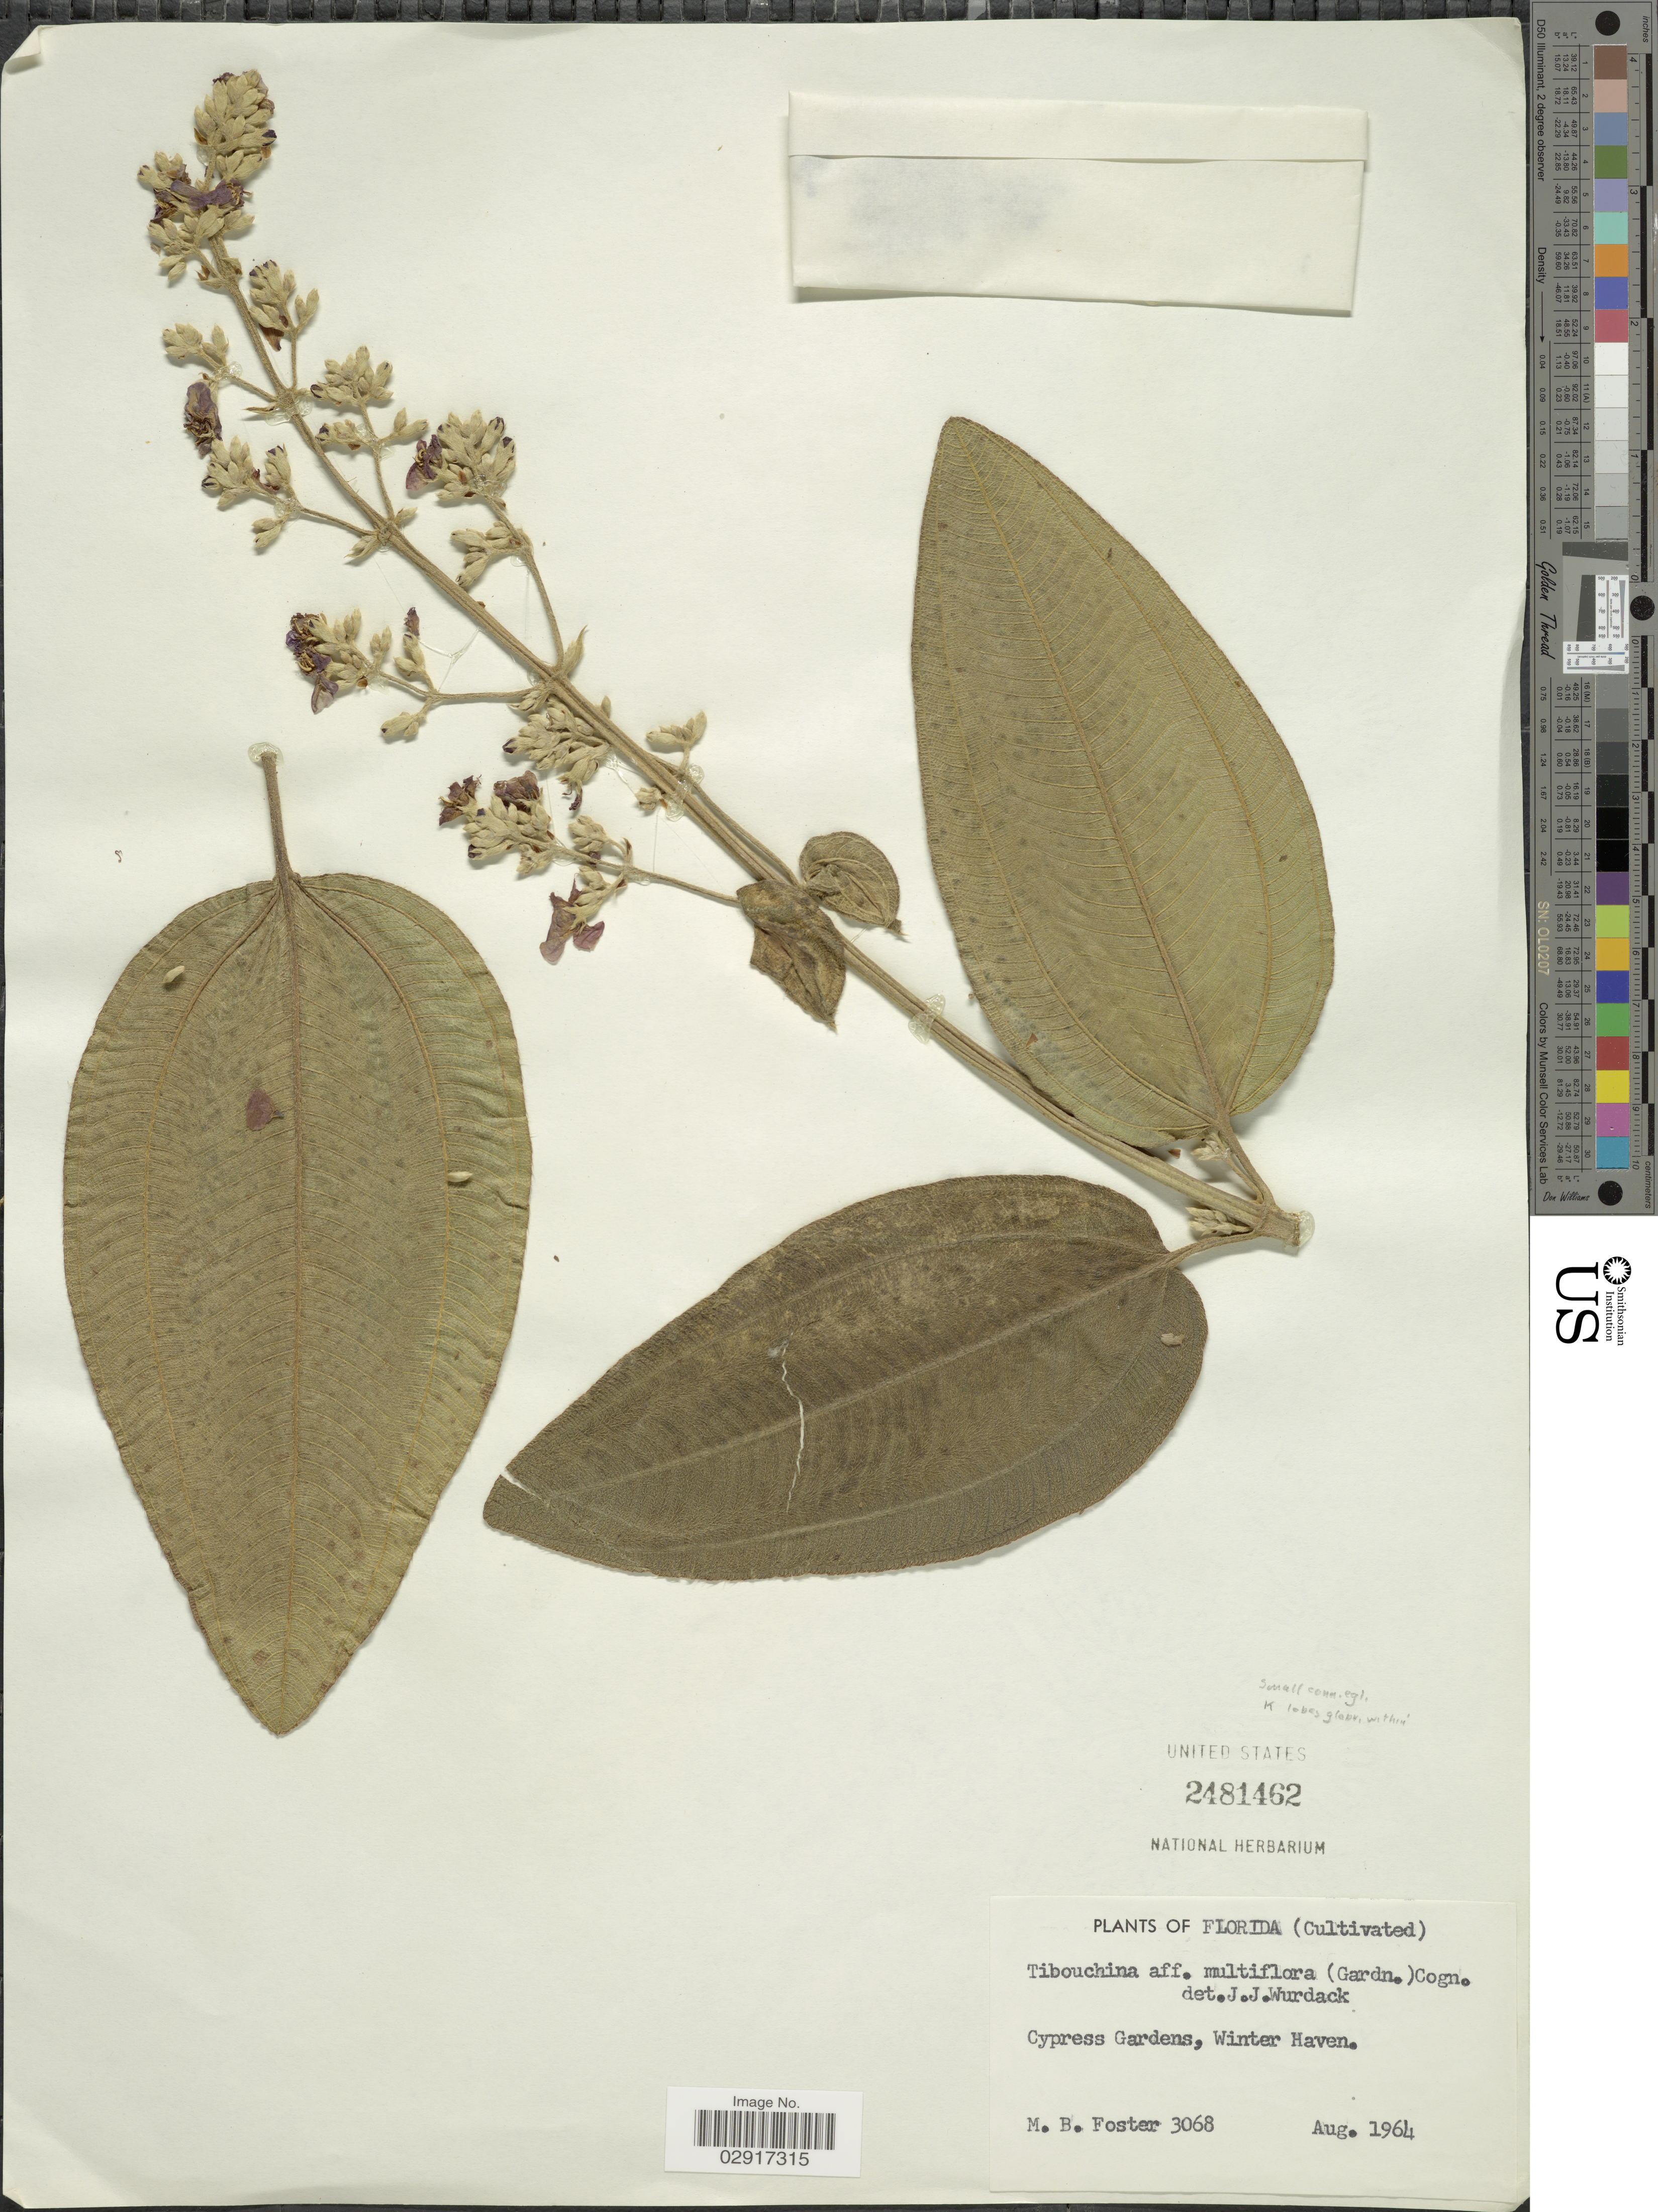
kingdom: Plantae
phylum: Tracheophyta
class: Magnoliopsida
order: Myrtales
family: Melastomataceae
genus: Pleroma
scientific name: Pleroma heteromallum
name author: (D. Don) D. Don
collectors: M. B. Foster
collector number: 3068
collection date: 1964-08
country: United States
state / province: Florida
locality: Cypress Gardens, Winter Haven.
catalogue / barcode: US 2481462